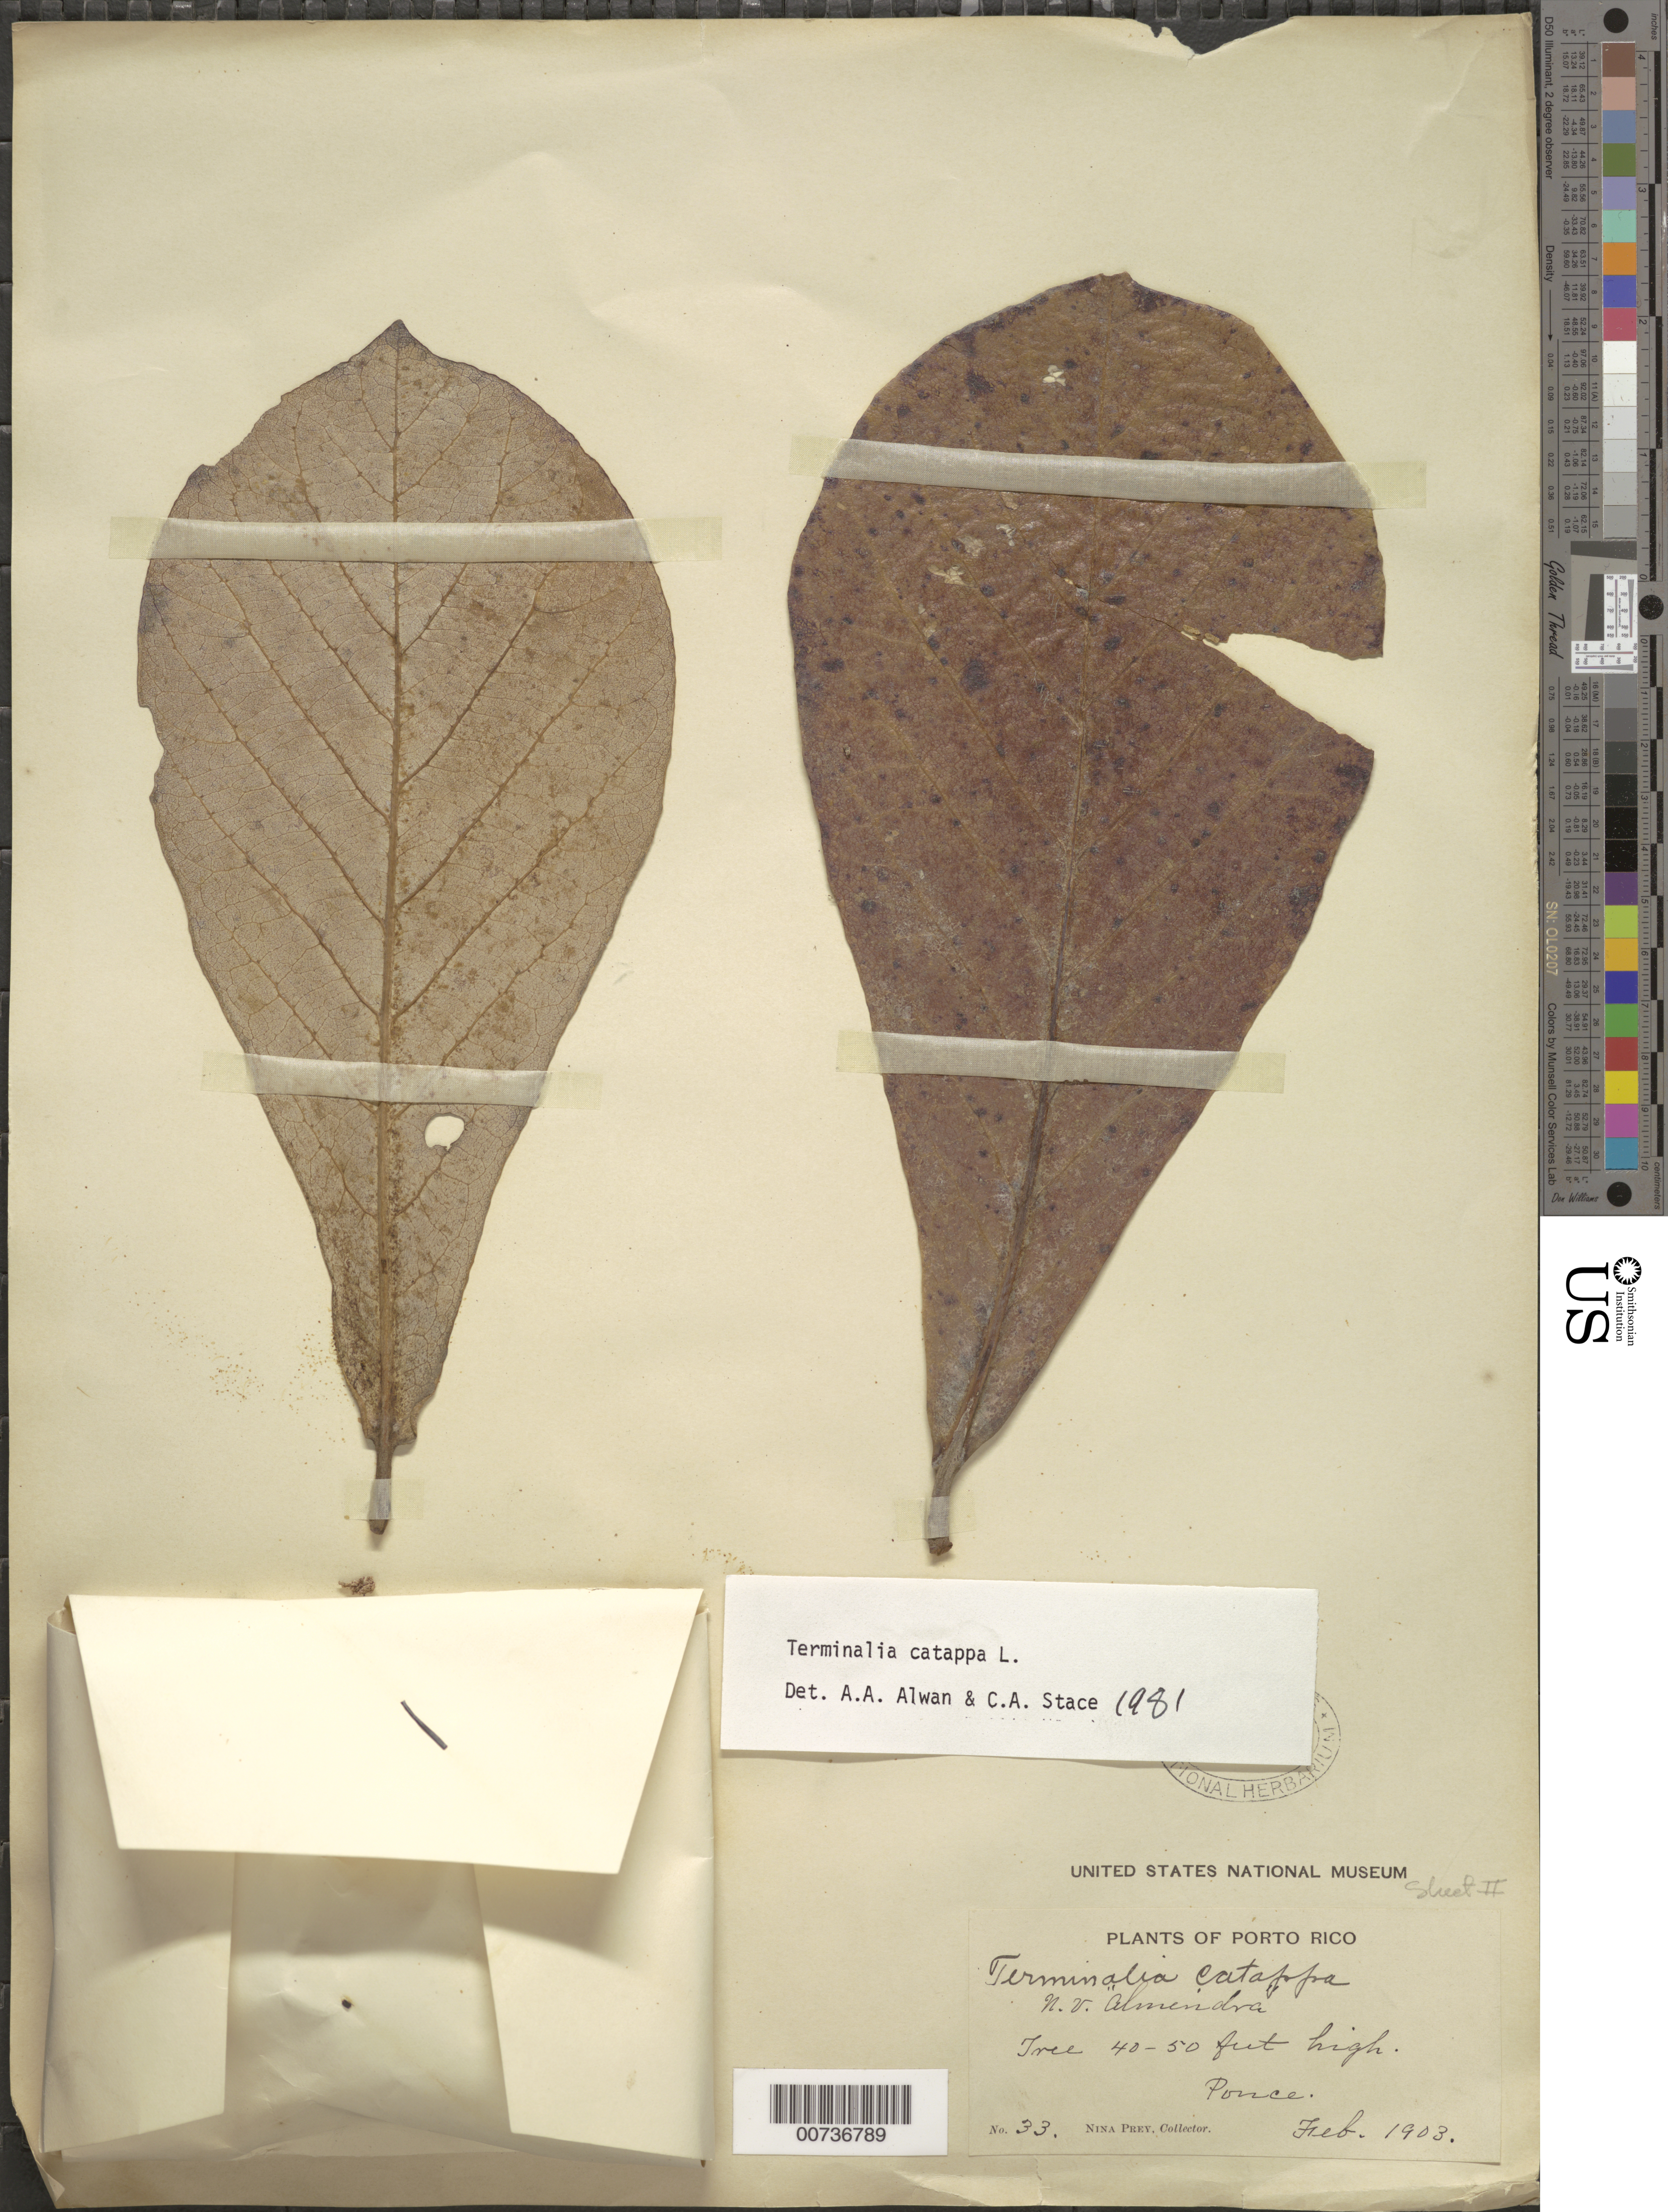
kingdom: Plantae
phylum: Tracheophyta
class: Magnoliopsida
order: Myrtales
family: Combretaceae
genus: Terminalia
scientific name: Terminalia catappa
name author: L.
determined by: Alwan, A. R.; Stace, C. A.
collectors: N. Prey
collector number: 33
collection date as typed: Feb 1903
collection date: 1903-02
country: Puerto Rico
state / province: Ponce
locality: Ponce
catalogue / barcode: US 845654